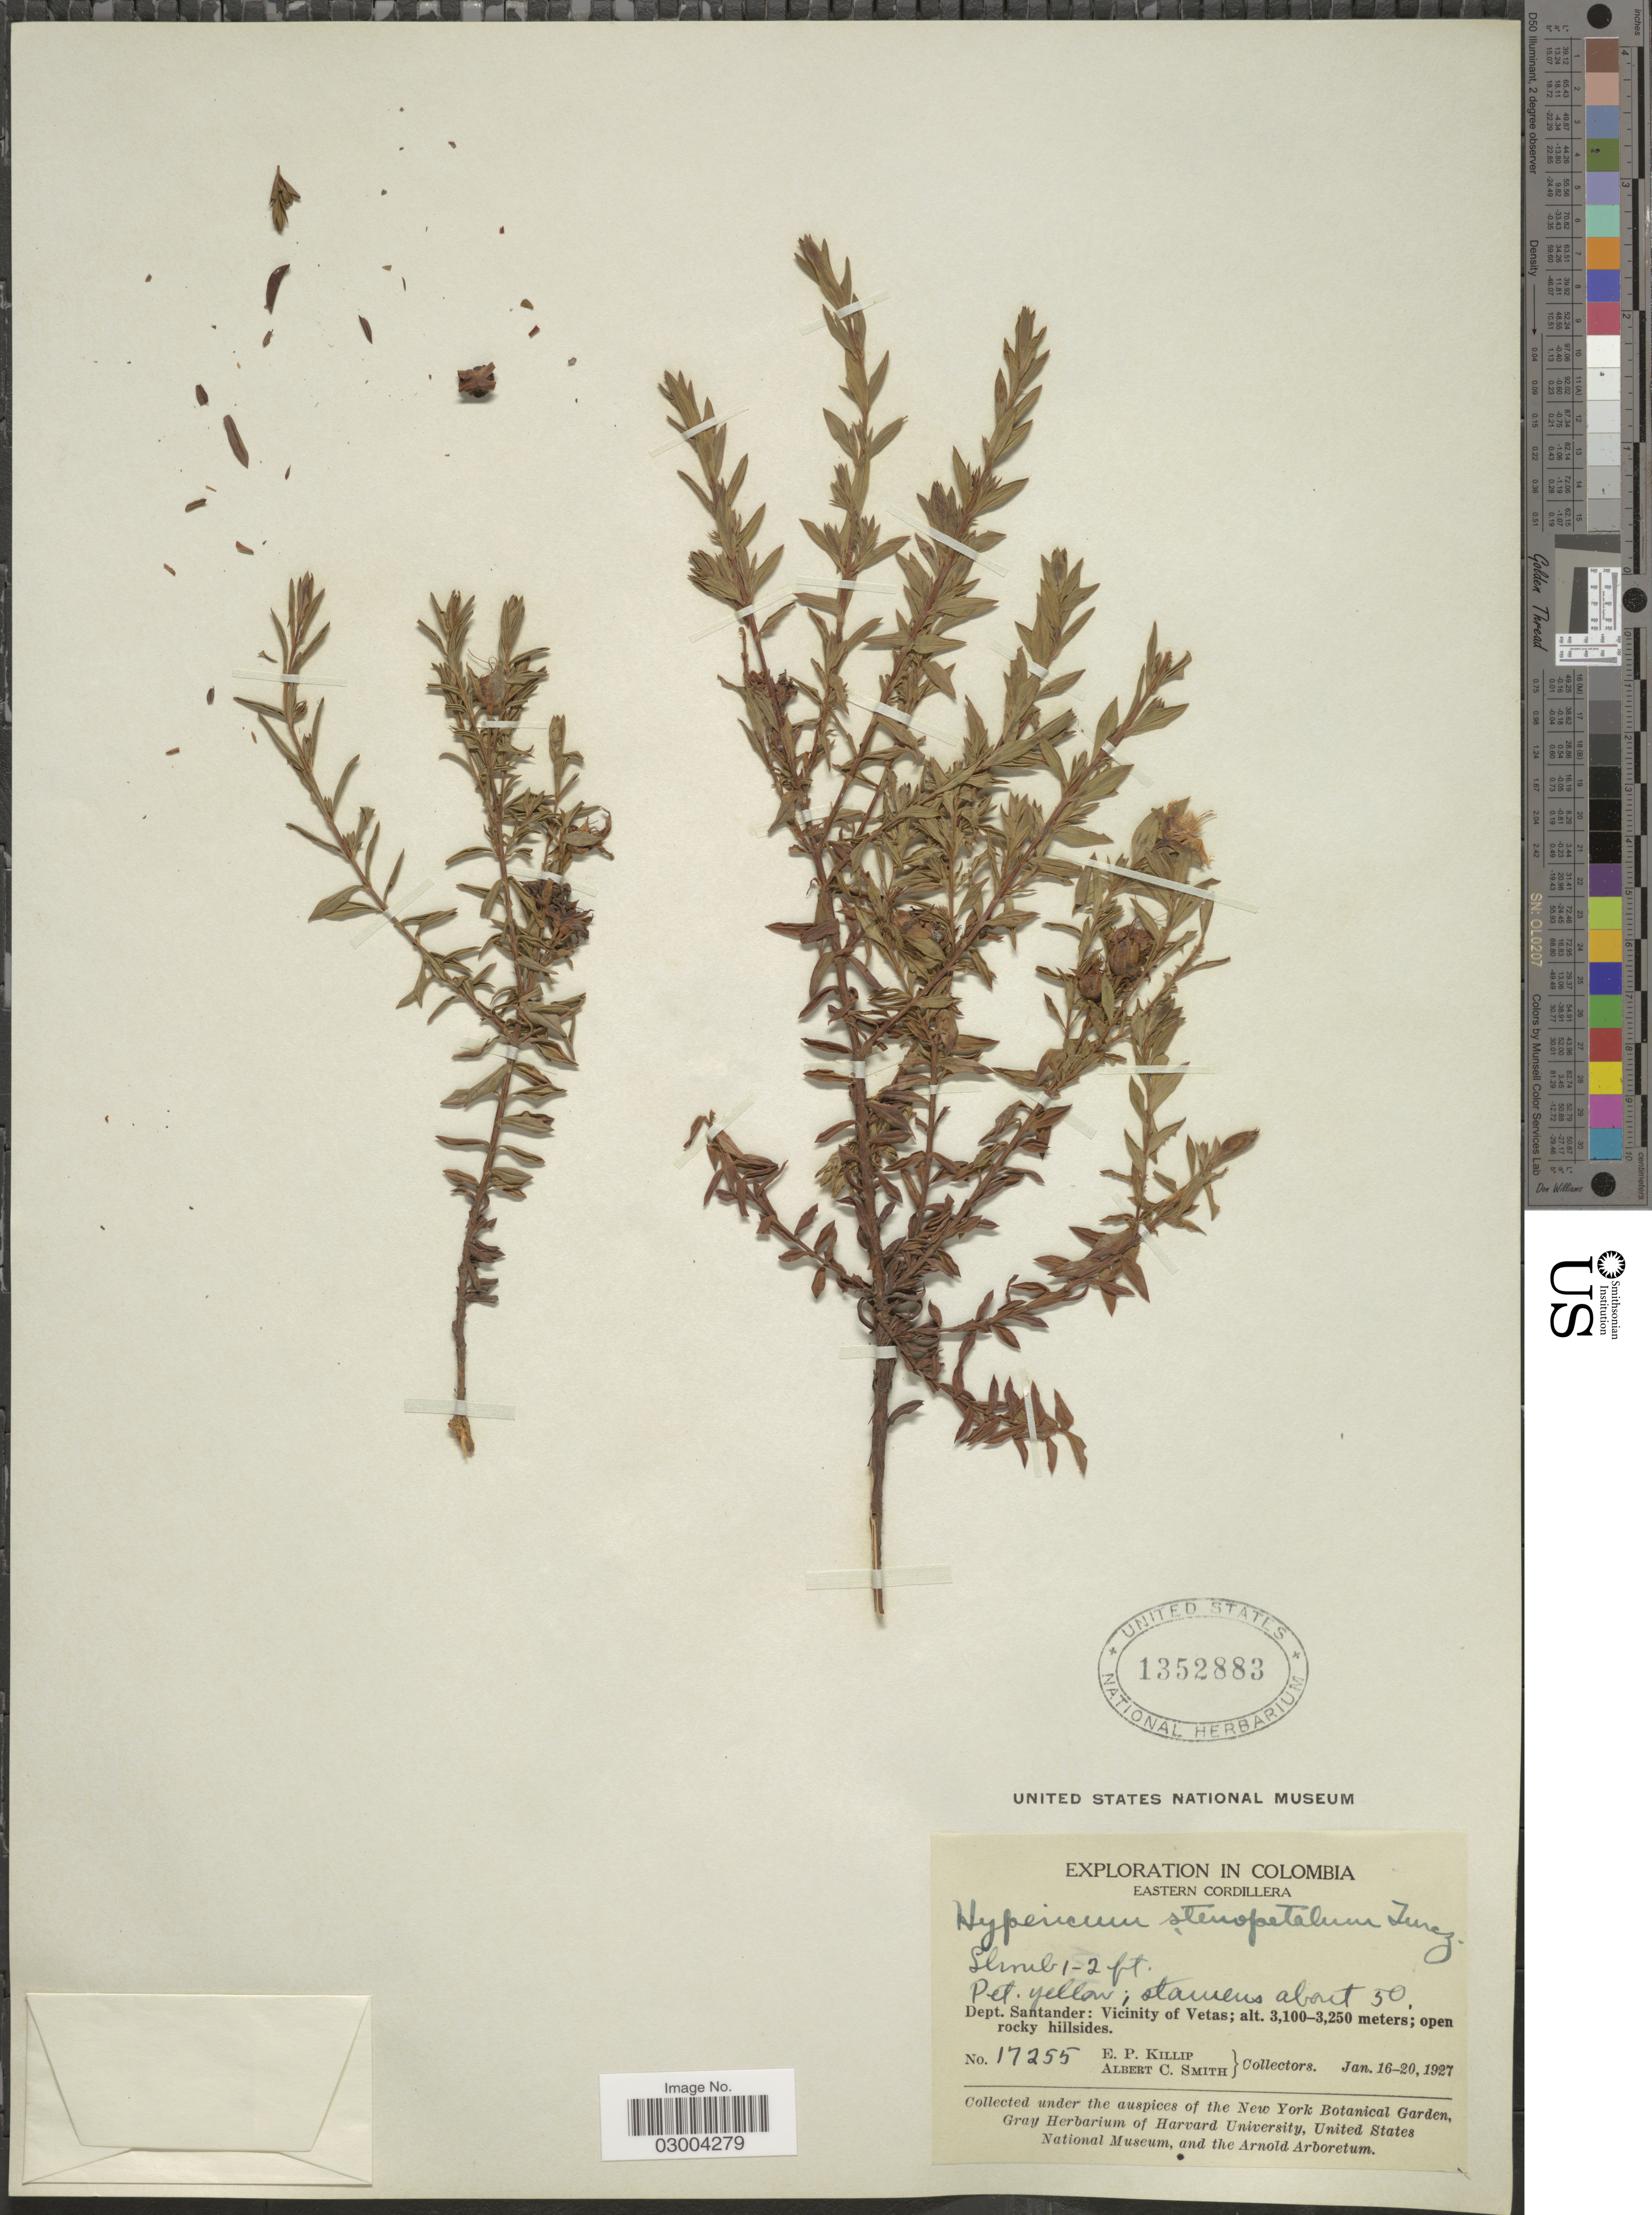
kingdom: Plantae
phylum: Tracheophyta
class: Magnoliopsida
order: Malpighiales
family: Hypericaceae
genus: Hypericum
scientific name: Hypericum stenopetalum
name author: Turcz.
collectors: E. P. Killip & A. C. Smith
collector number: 17255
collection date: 1927-01-16/1927-01-20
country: Colombia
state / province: Santander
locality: Eastern Cordillera. Dept. Santander: Vicinity of Vetas.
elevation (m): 3100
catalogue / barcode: US 1352883